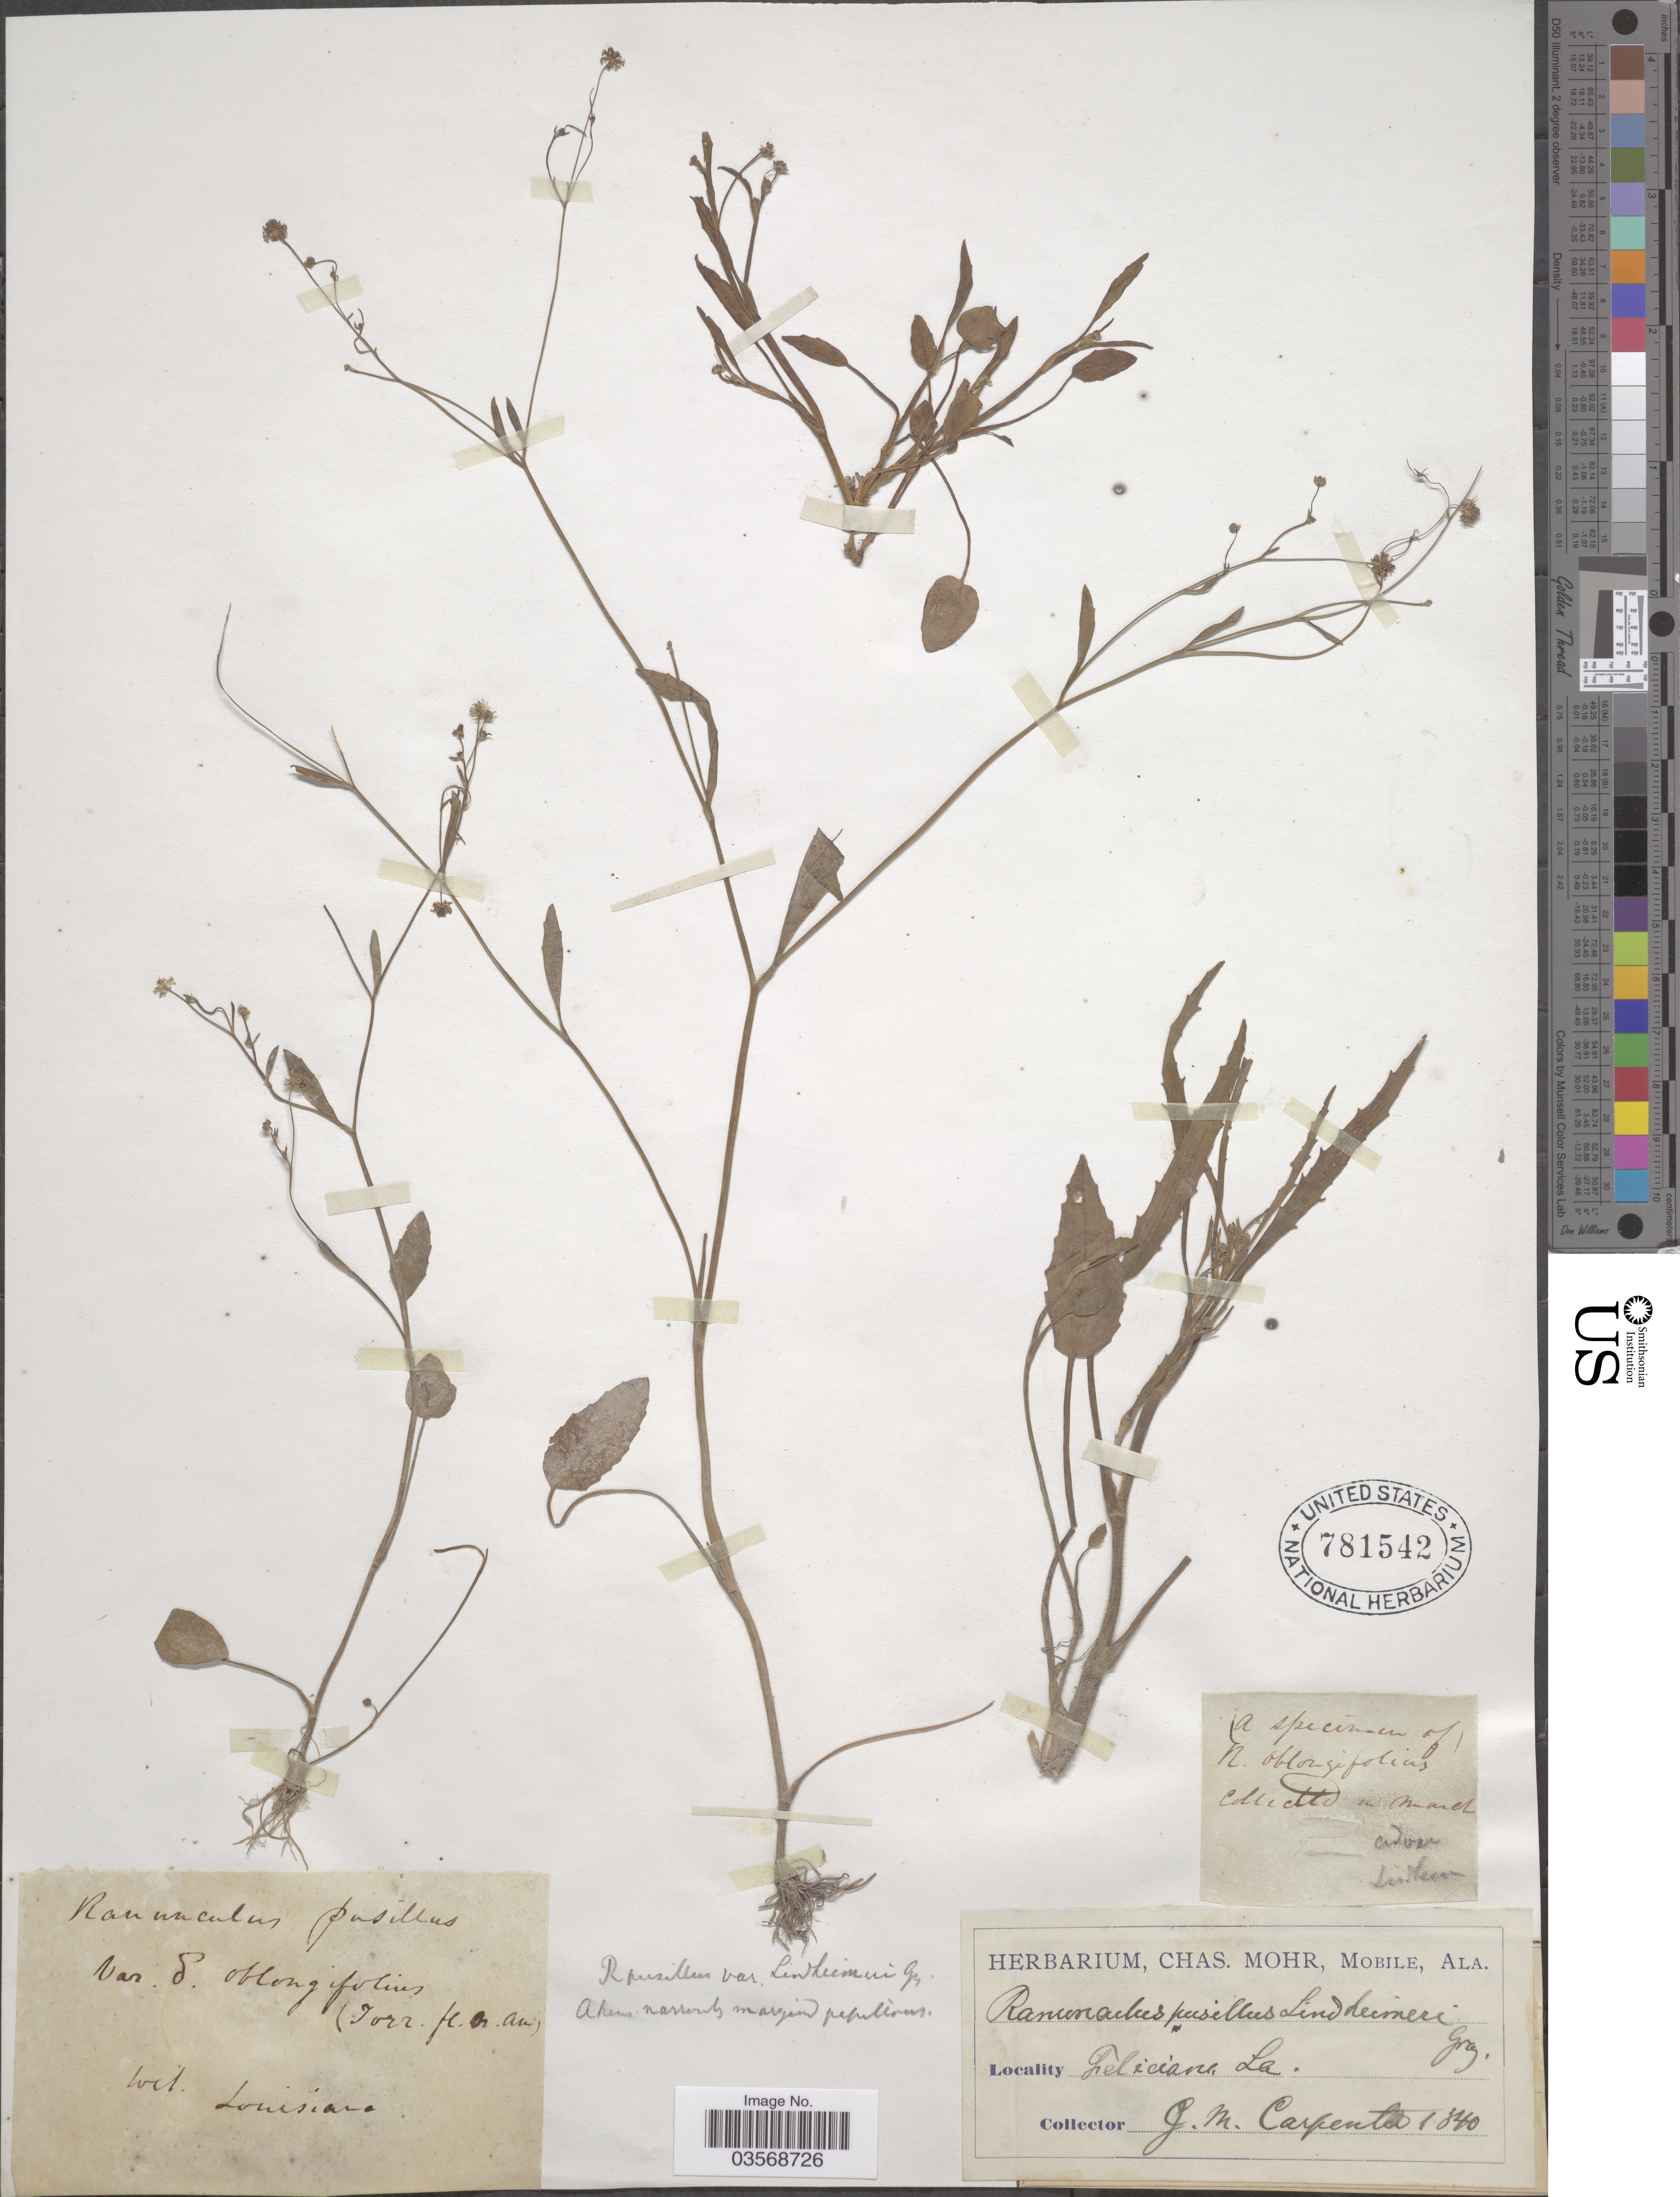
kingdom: Plantae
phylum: Tracheophyta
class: Magnoliopsida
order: Ranunculales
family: Ranunculaceae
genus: Ranunculus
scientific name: Ranunculus pusillus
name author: Poir.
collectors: J. Carpenter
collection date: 1840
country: United States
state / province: Louisiana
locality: Feliciana.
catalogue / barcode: US 781542